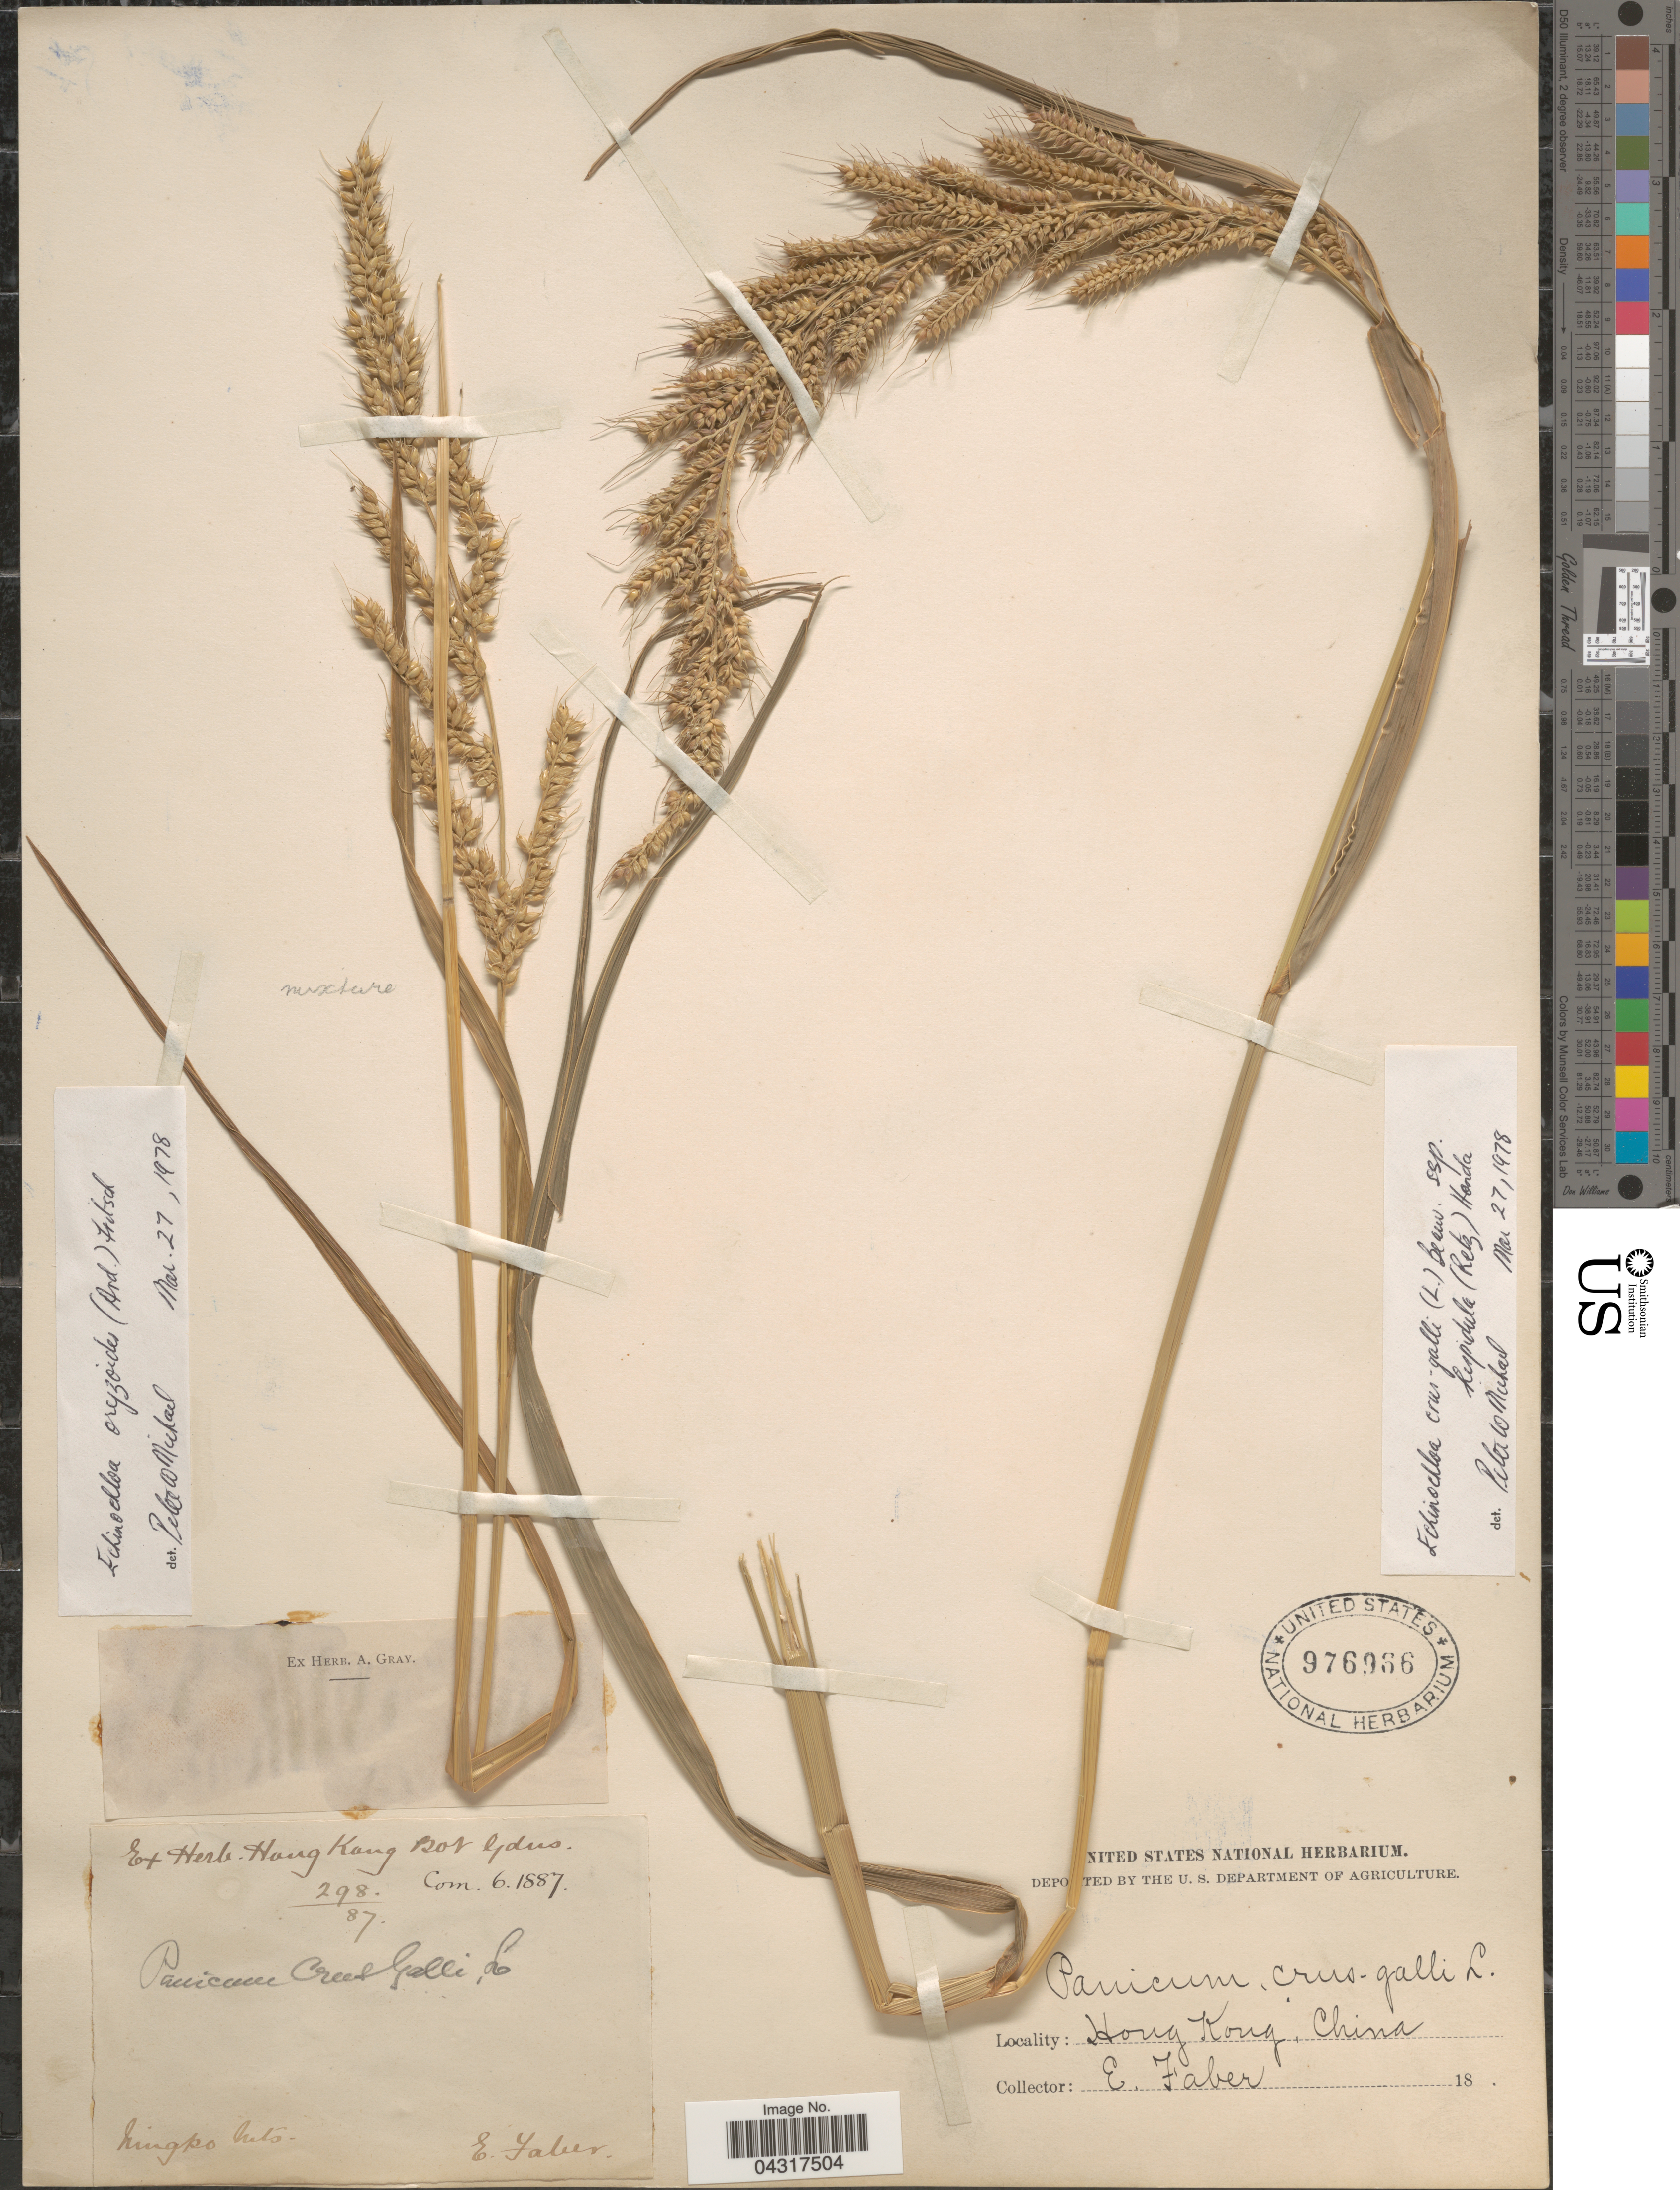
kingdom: Plantae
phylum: Tracheophyta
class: Liliopsida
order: Poales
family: Poaceae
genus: Echinochloa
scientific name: Echinochloa oryzoides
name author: (Ard.) Fritsch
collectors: E. Faber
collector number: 298/87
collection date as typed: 18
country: China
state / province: Hong Kong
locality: Ningpo [interpreted] Mts.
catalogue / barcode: US 976966